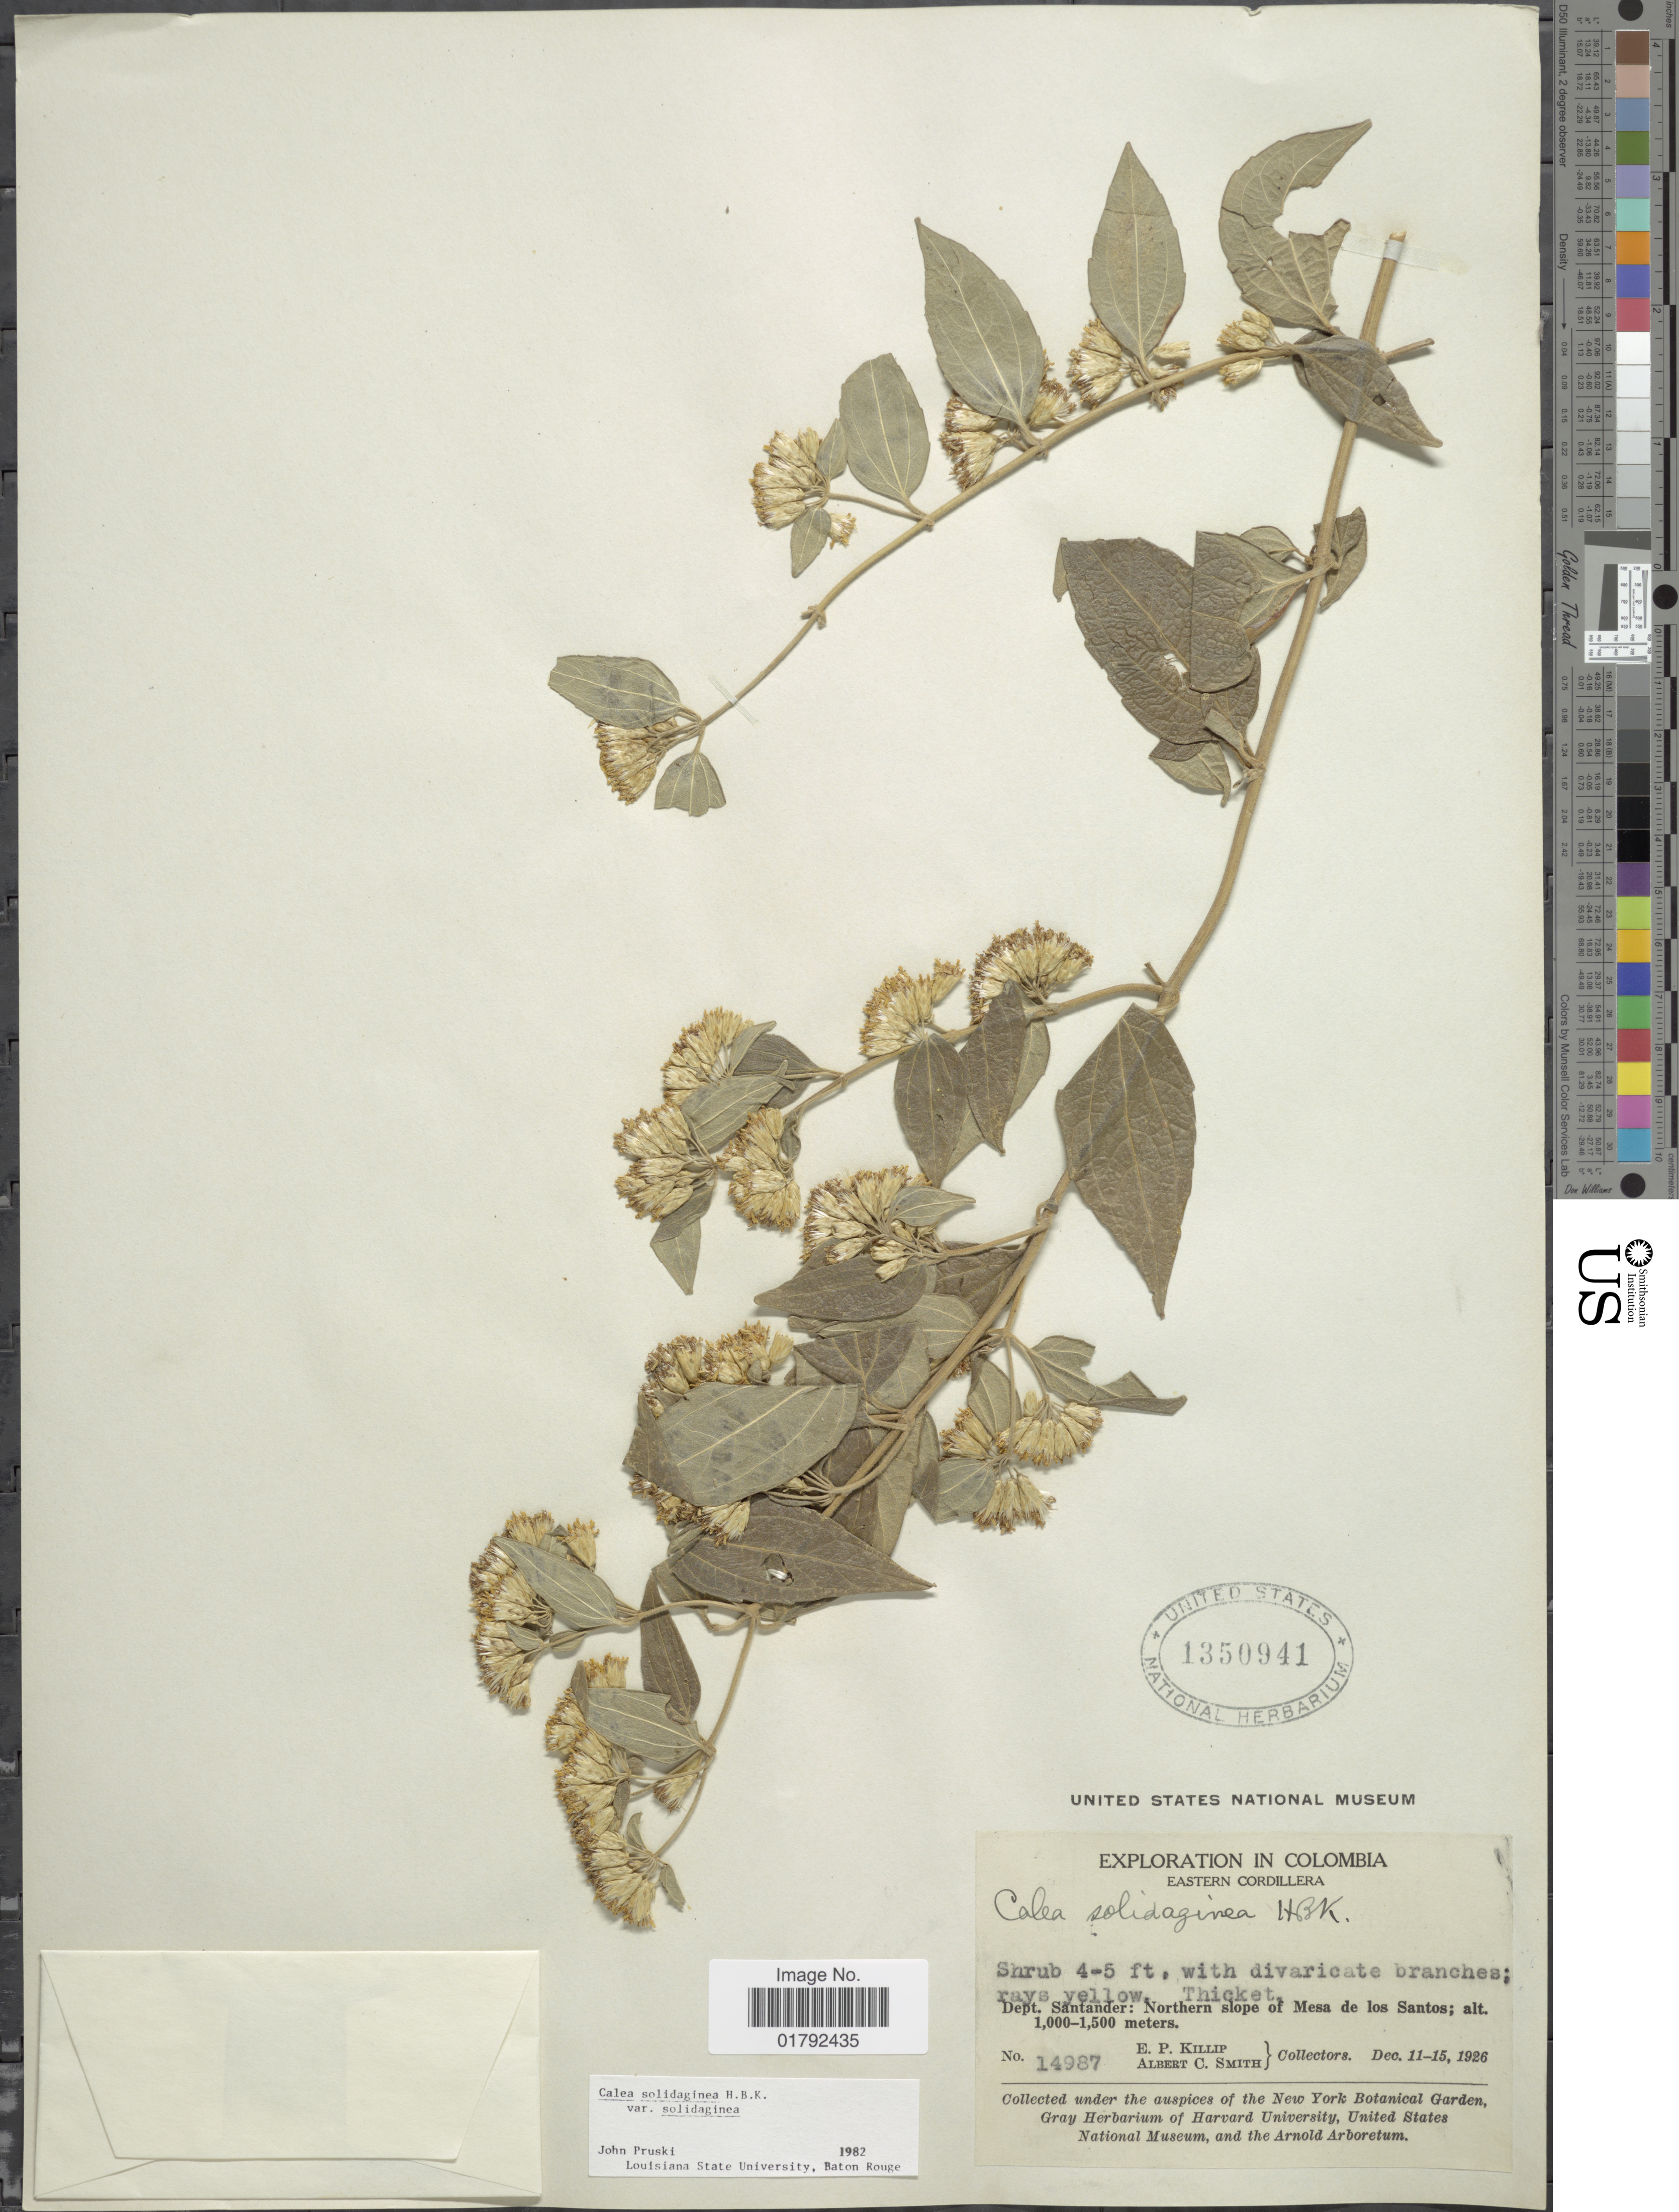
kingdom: Plantae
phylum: Tracheophyta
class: Magnoliopsida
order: Asterales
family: Asteraceae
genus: Calea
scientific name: Calea solidaginea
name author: Kunth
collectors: E. P. Killip & A. C. Smith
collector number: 14987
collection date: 1926-12-11/1926-12-15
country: Colombia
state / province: Santander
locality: Eastern Cordillera, northern slope of Mesa de los Santos.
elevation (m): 1000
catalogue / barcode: US 1350941